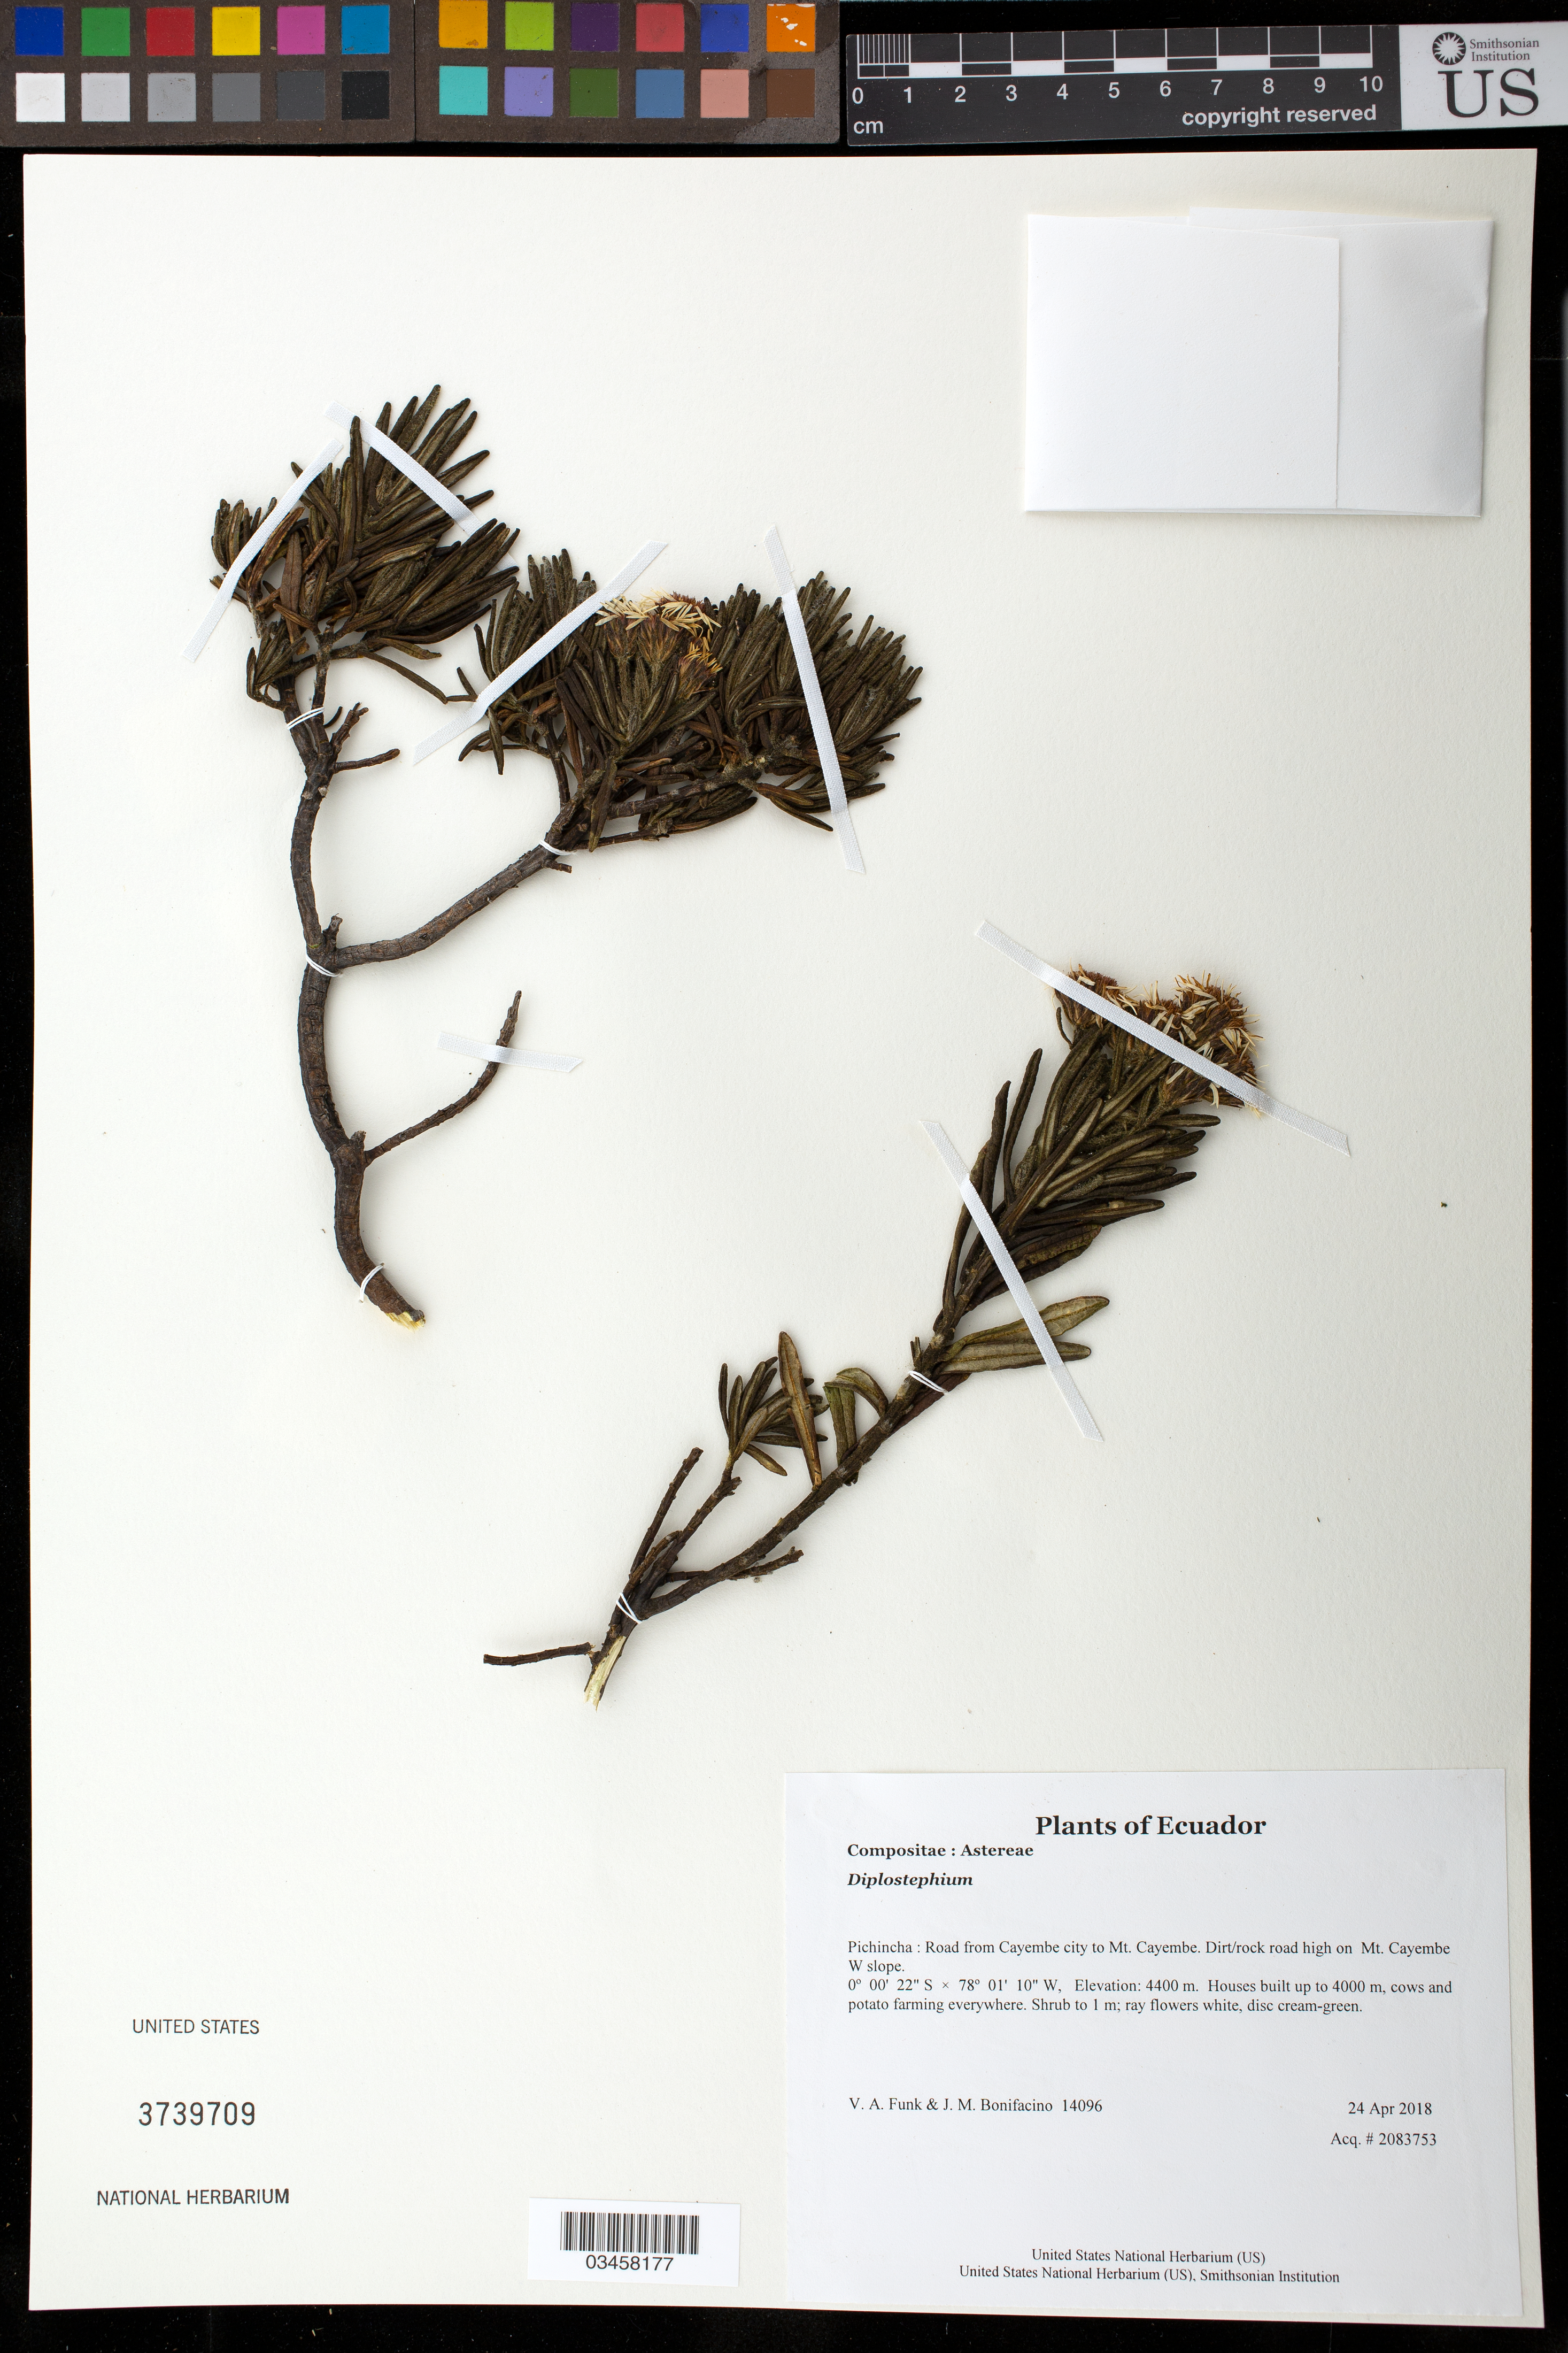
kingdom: Plantae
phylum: Tracheophyta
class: Magnoliopsida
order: Asterales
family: Asteraceae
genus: Diplostephium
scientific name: Diplostephium sp.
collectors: V. Funk & M. Bonifacino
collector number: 14096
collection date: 2018-04-24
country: Ecuador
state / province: Pichincha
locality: Road from Cayembe city to Mt. Cayembe. Dirt/rock road high on Mt. Cayembe W slope.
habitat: Houses built up to 4000 m, cows and potato farming everywhere.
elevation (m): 4400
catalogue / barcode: US 3739709